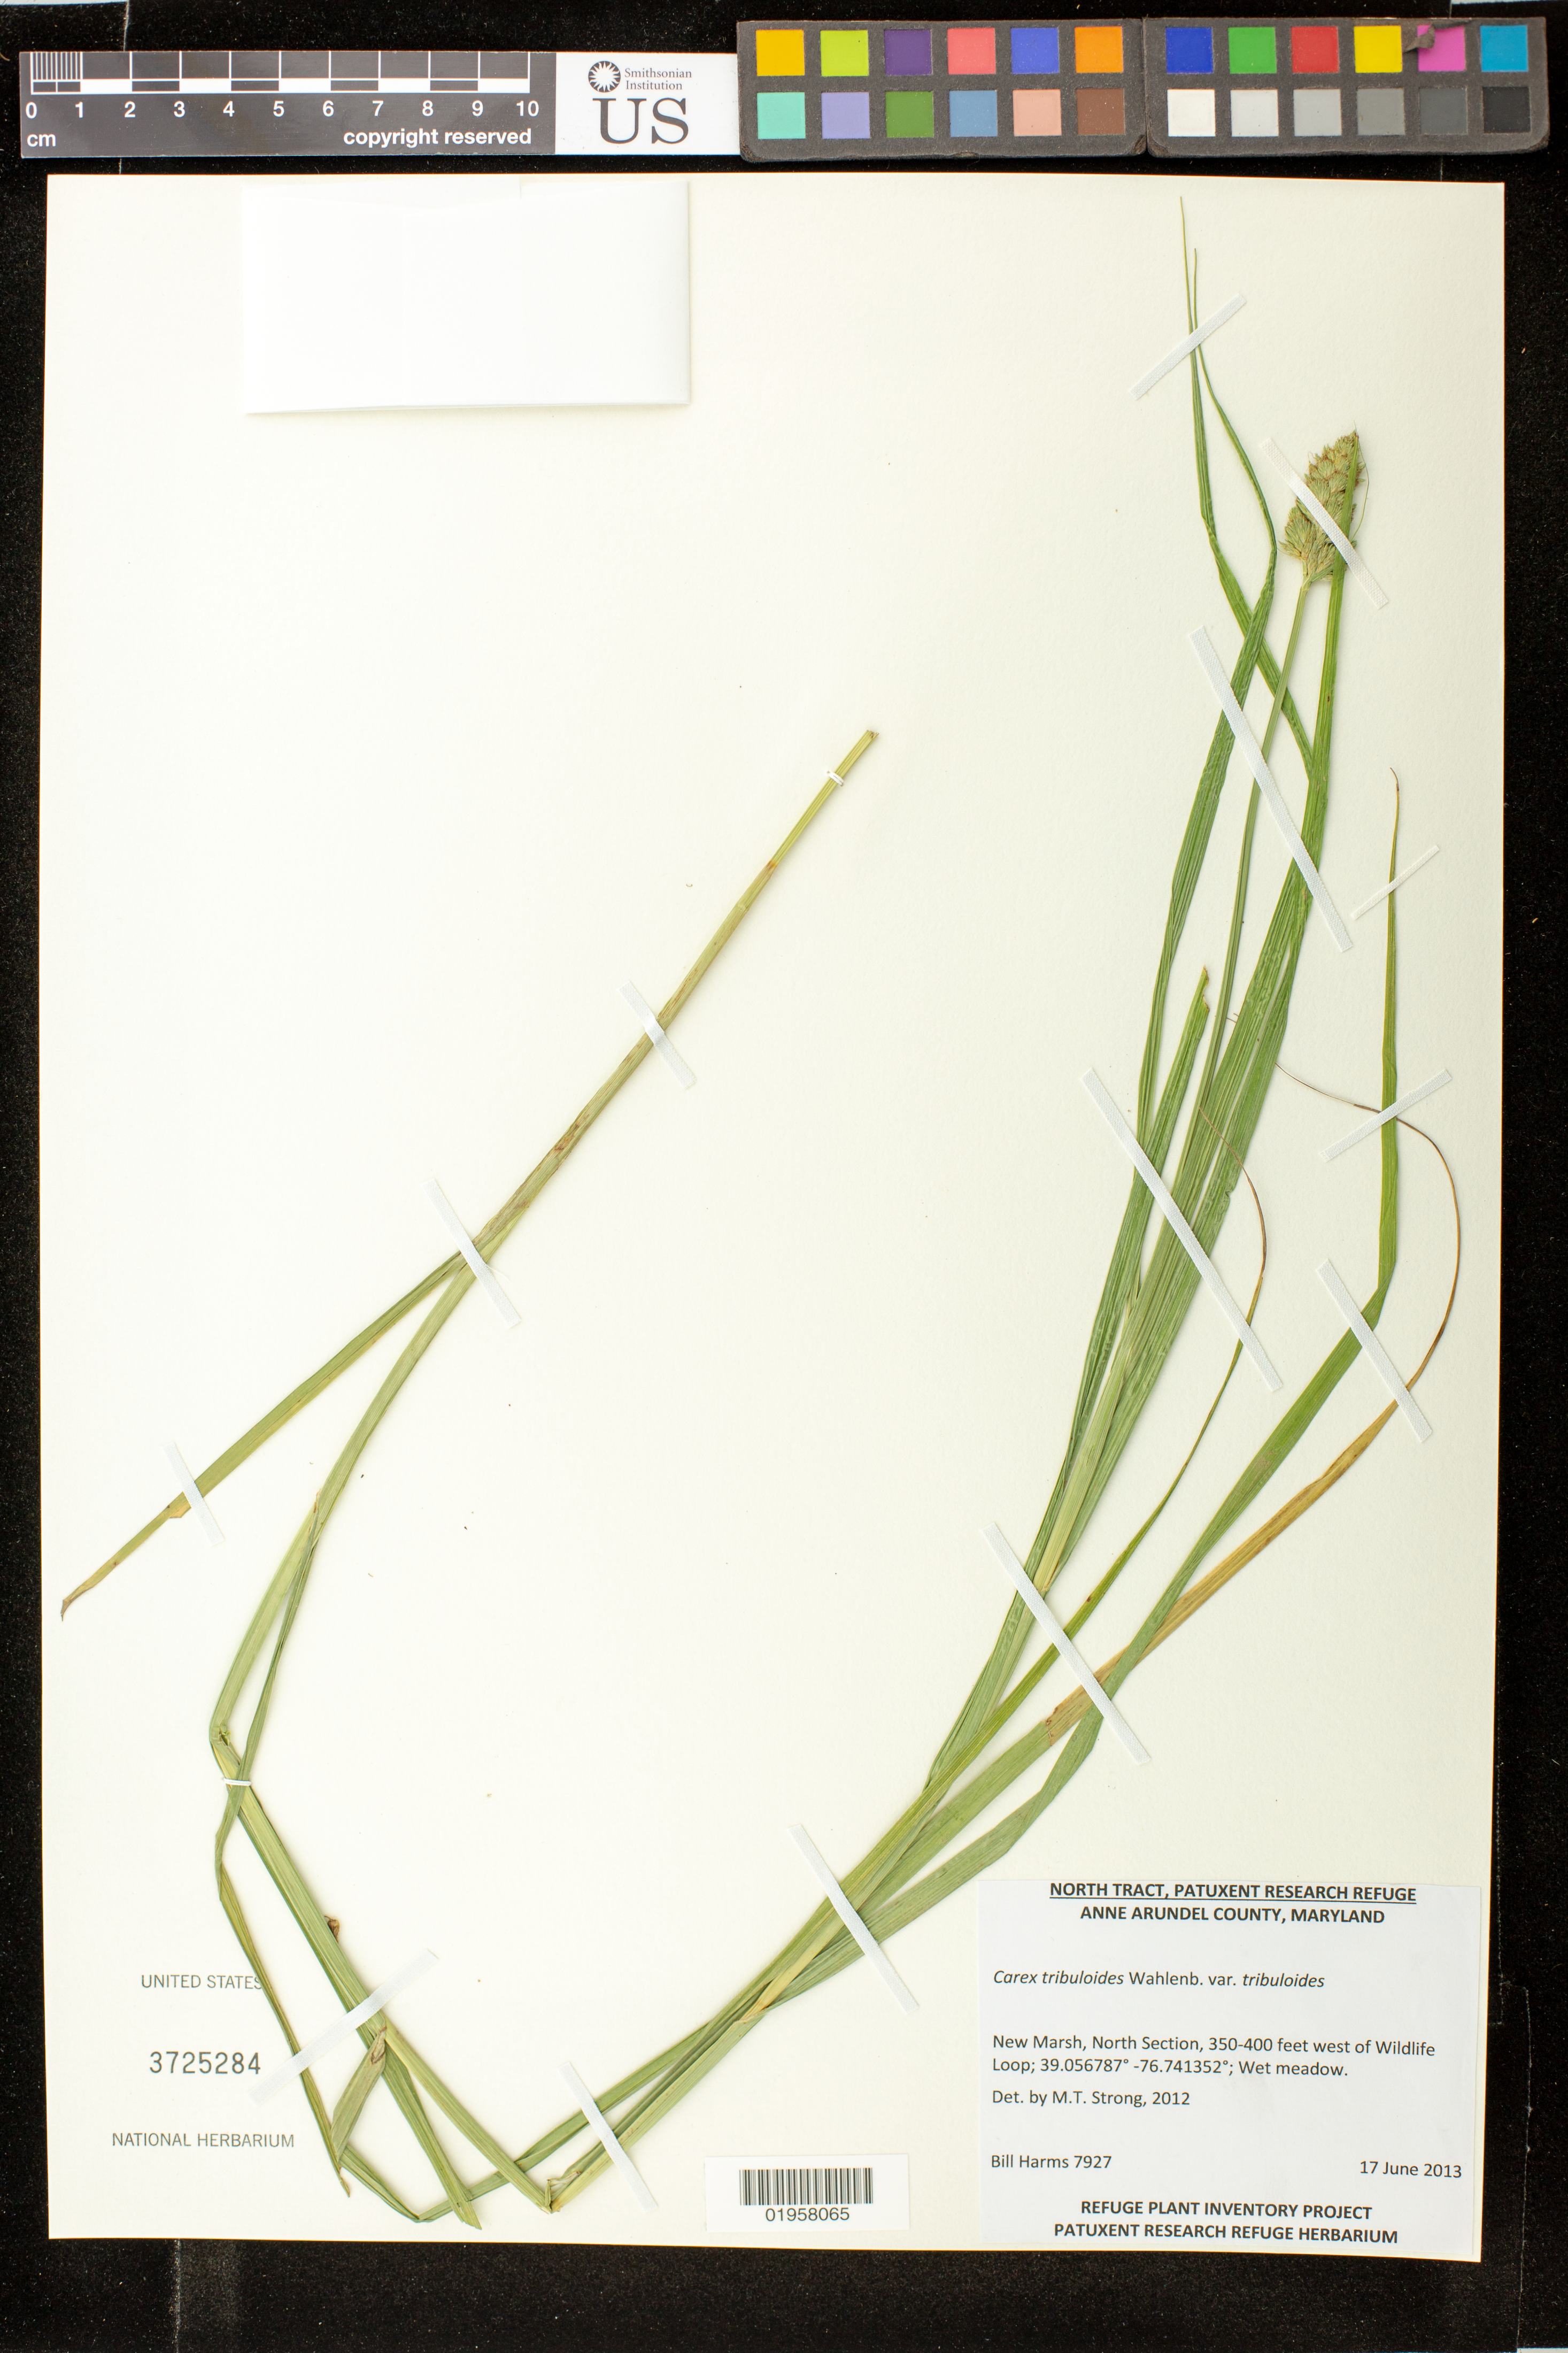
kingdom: Plantae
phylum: Tracheophyta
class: Liliopsida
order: Poales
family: Cyperaceae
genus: Carex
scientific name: Carex tribuloides var. tribuloides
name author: Wahlenb.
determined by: Strong, M. T., (US), Smithsonian Institution - National Museum of Natural History (UNITED STATES)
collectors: B. Harms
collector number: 7927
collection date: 2013-06-17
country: United States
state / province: Maryland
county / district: Anne Arundel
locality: Patuxent Research Refuge, North Tract. New Marsh, North Section, 350-400 feet W of Wildlife Loop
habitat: Wet meadow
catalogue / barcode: US 3725284